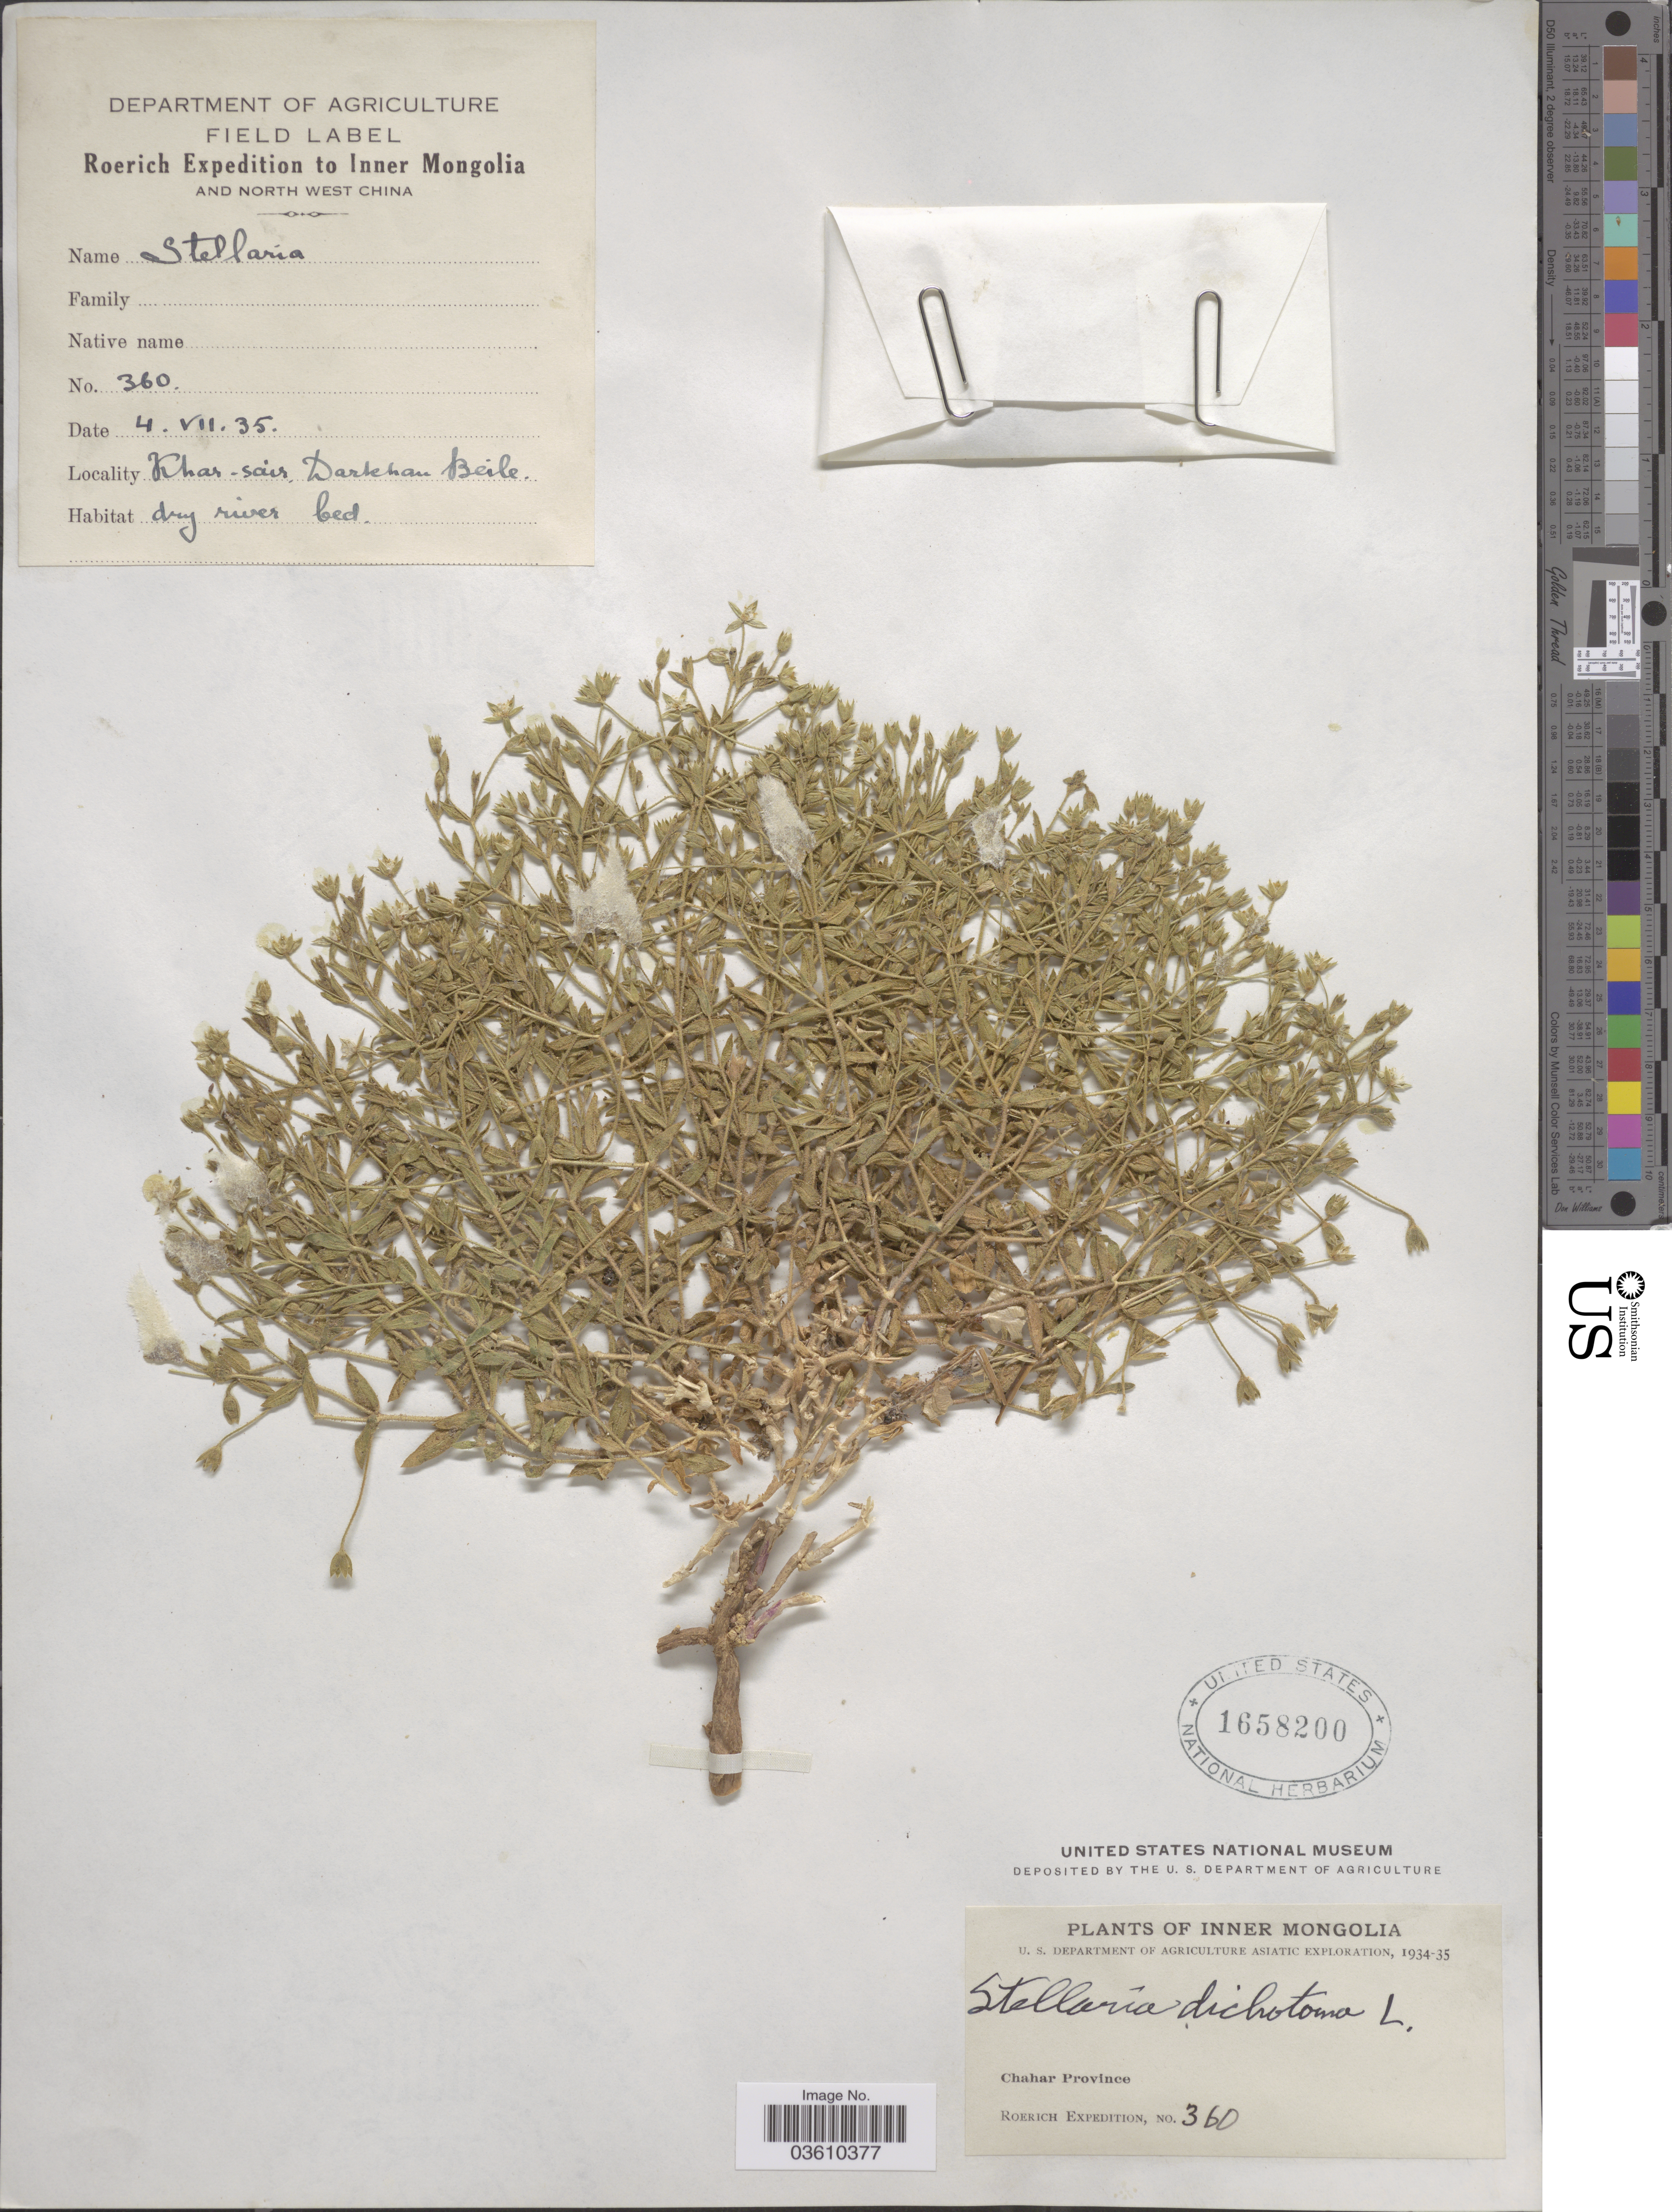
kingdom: Plantae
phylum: Tracheophyta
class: Magnoliopsida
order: Caryophyllales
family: Caryophyllaceae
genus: Stellaria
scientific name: Stellaria dichotoma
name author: L.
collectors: Roerich Expedition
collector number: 360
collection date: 1935-07-04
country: China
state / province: Nei Monggol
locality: Inner Mongolia. North West China. Chahar Province. Khar-sair, Darkhan Beile.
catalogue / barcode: US 1658200